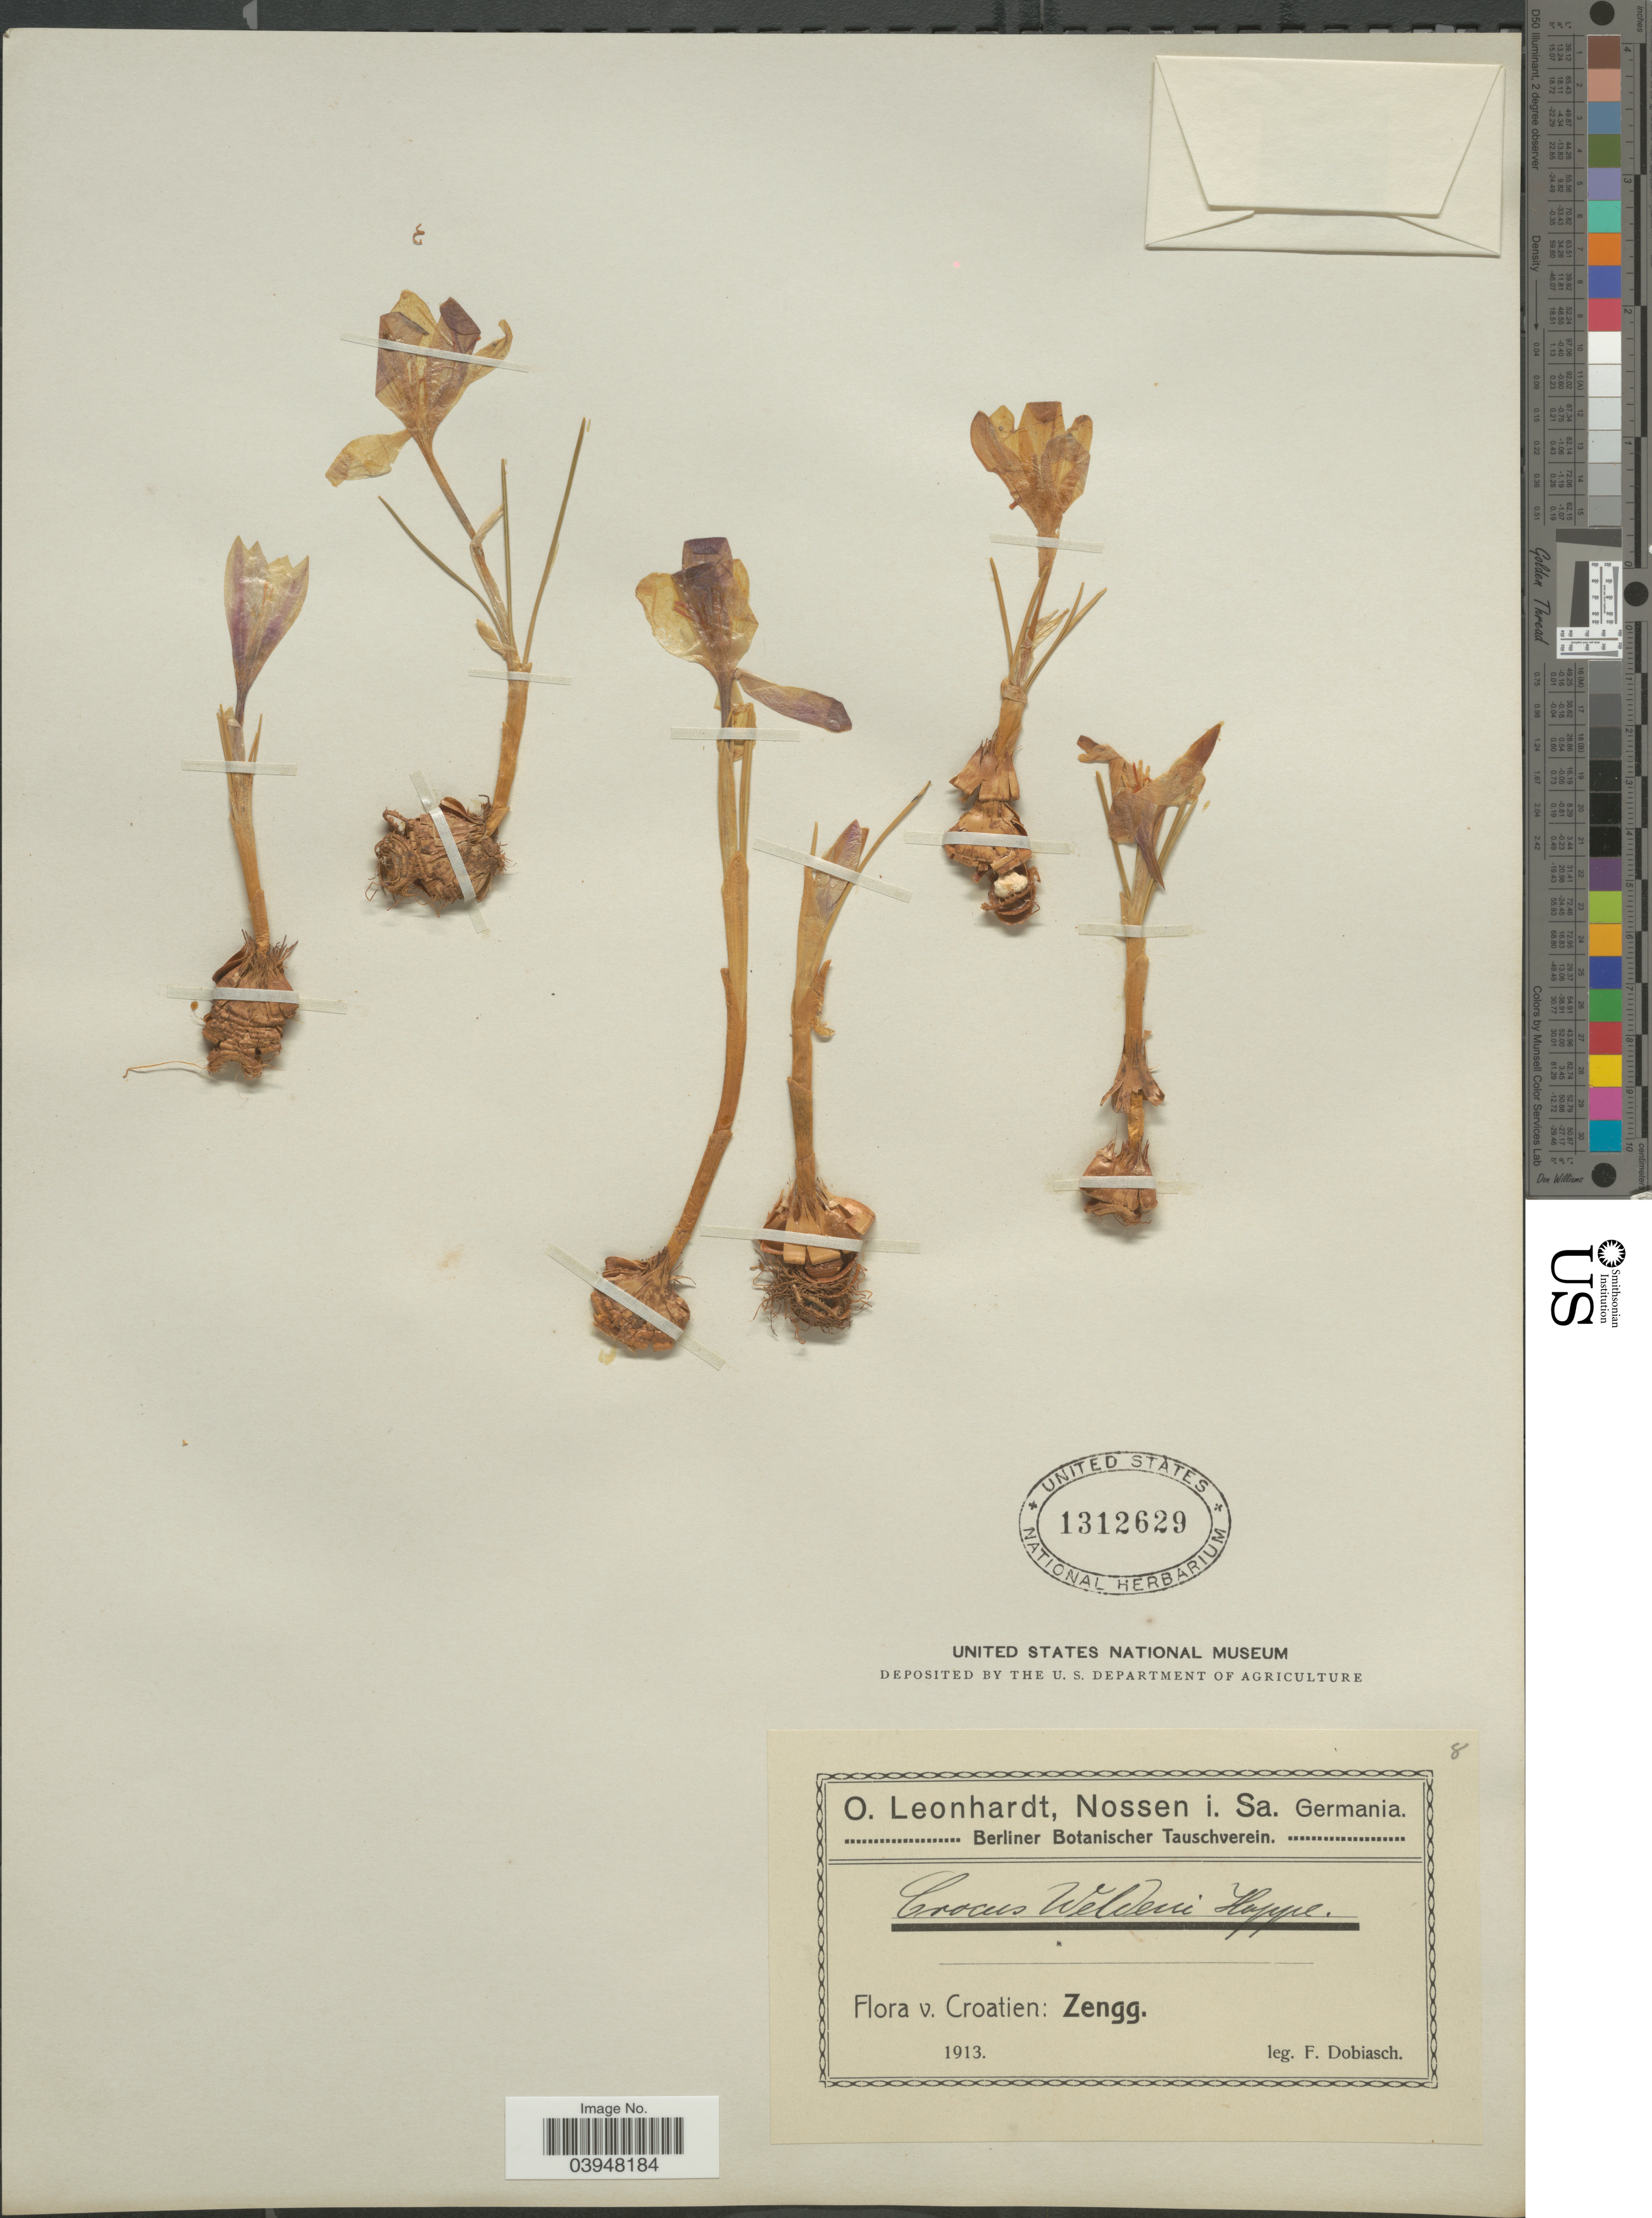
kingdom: Plantae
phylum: Tracheophyta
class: Liliopsida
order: Asparagales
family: Iridaceae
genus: Crocus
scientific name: Crocus weldenii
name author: Hoppe & Fürnr.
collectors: F. Dobiasch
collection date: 1913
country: Croatia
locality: Croatien: Zengg.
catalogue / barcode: US 1312629